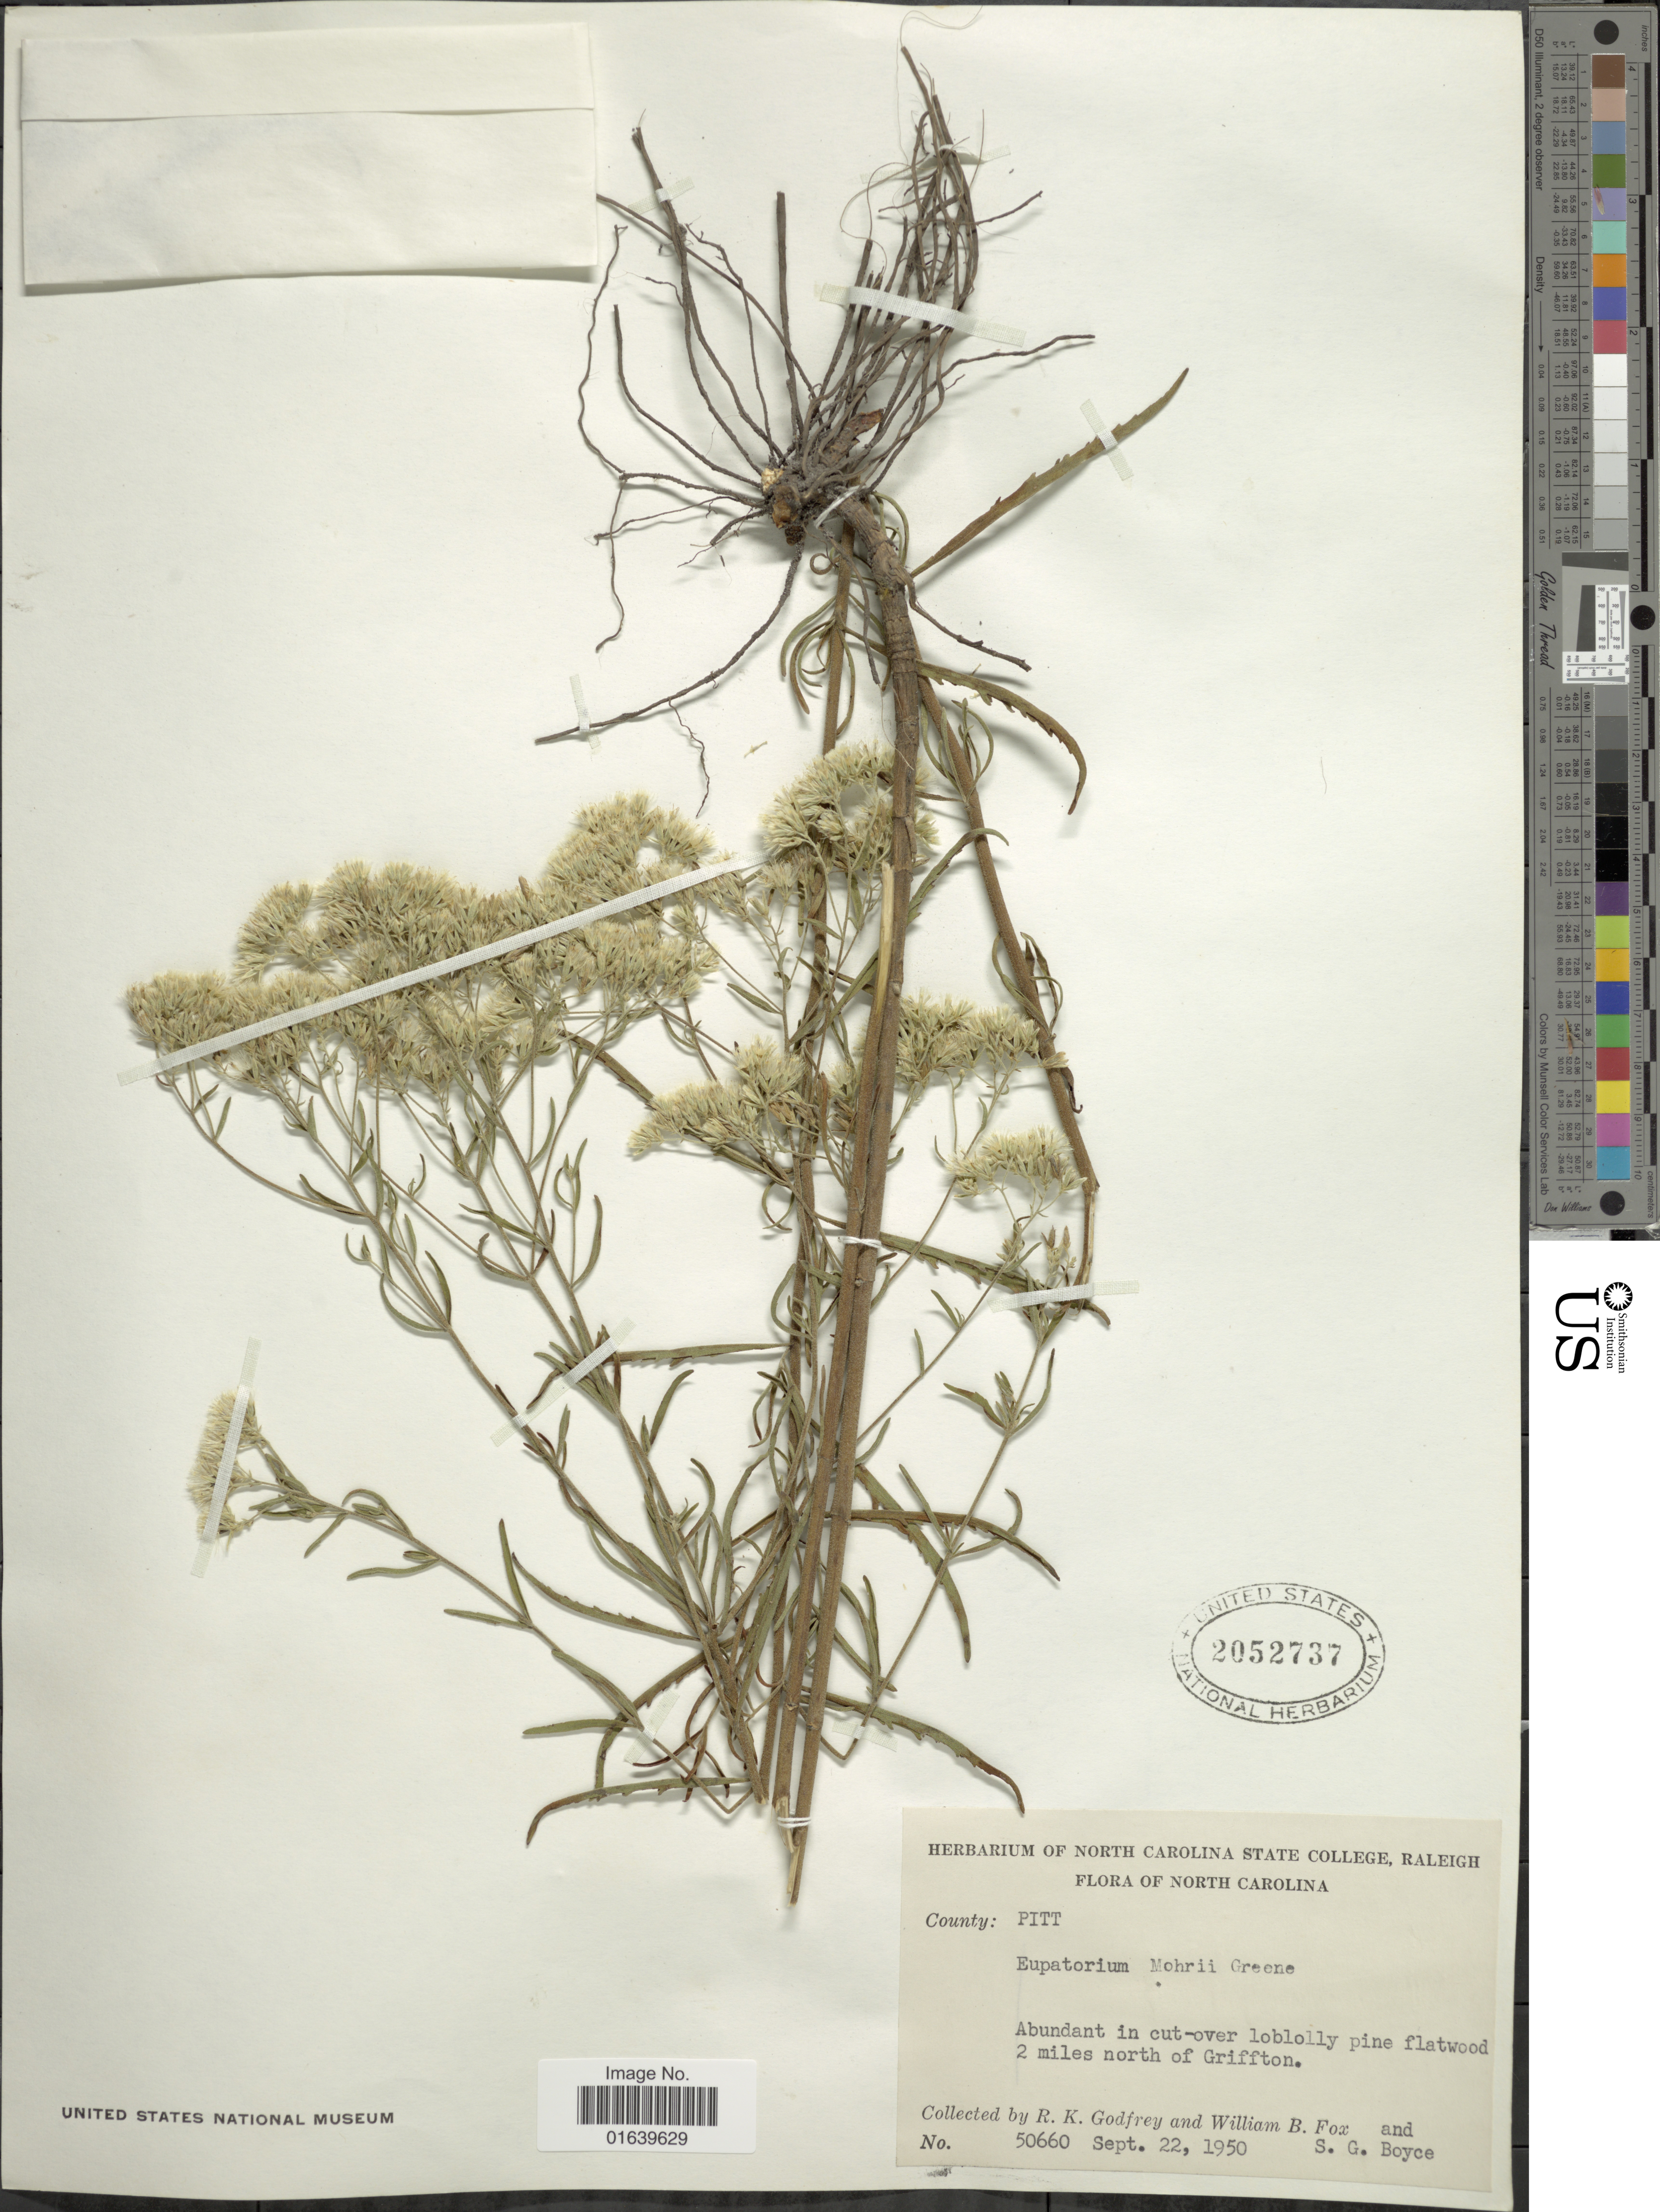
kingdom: Plantae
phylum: Tracheophyta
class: Magnoliopsida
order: Asterales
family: Asteraceae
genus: Eupatorium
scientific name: Eupatorium mohrii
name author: Greene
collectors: R. K. Godfrey, W. B. Fox & S. Boyce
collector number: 50660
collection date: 1950-09-22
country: United States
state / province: North Carolina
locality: County: Pitt, Abundant in cut over loblolly pine flatwood 2 miles north of Griffton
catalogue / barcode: US 2052737